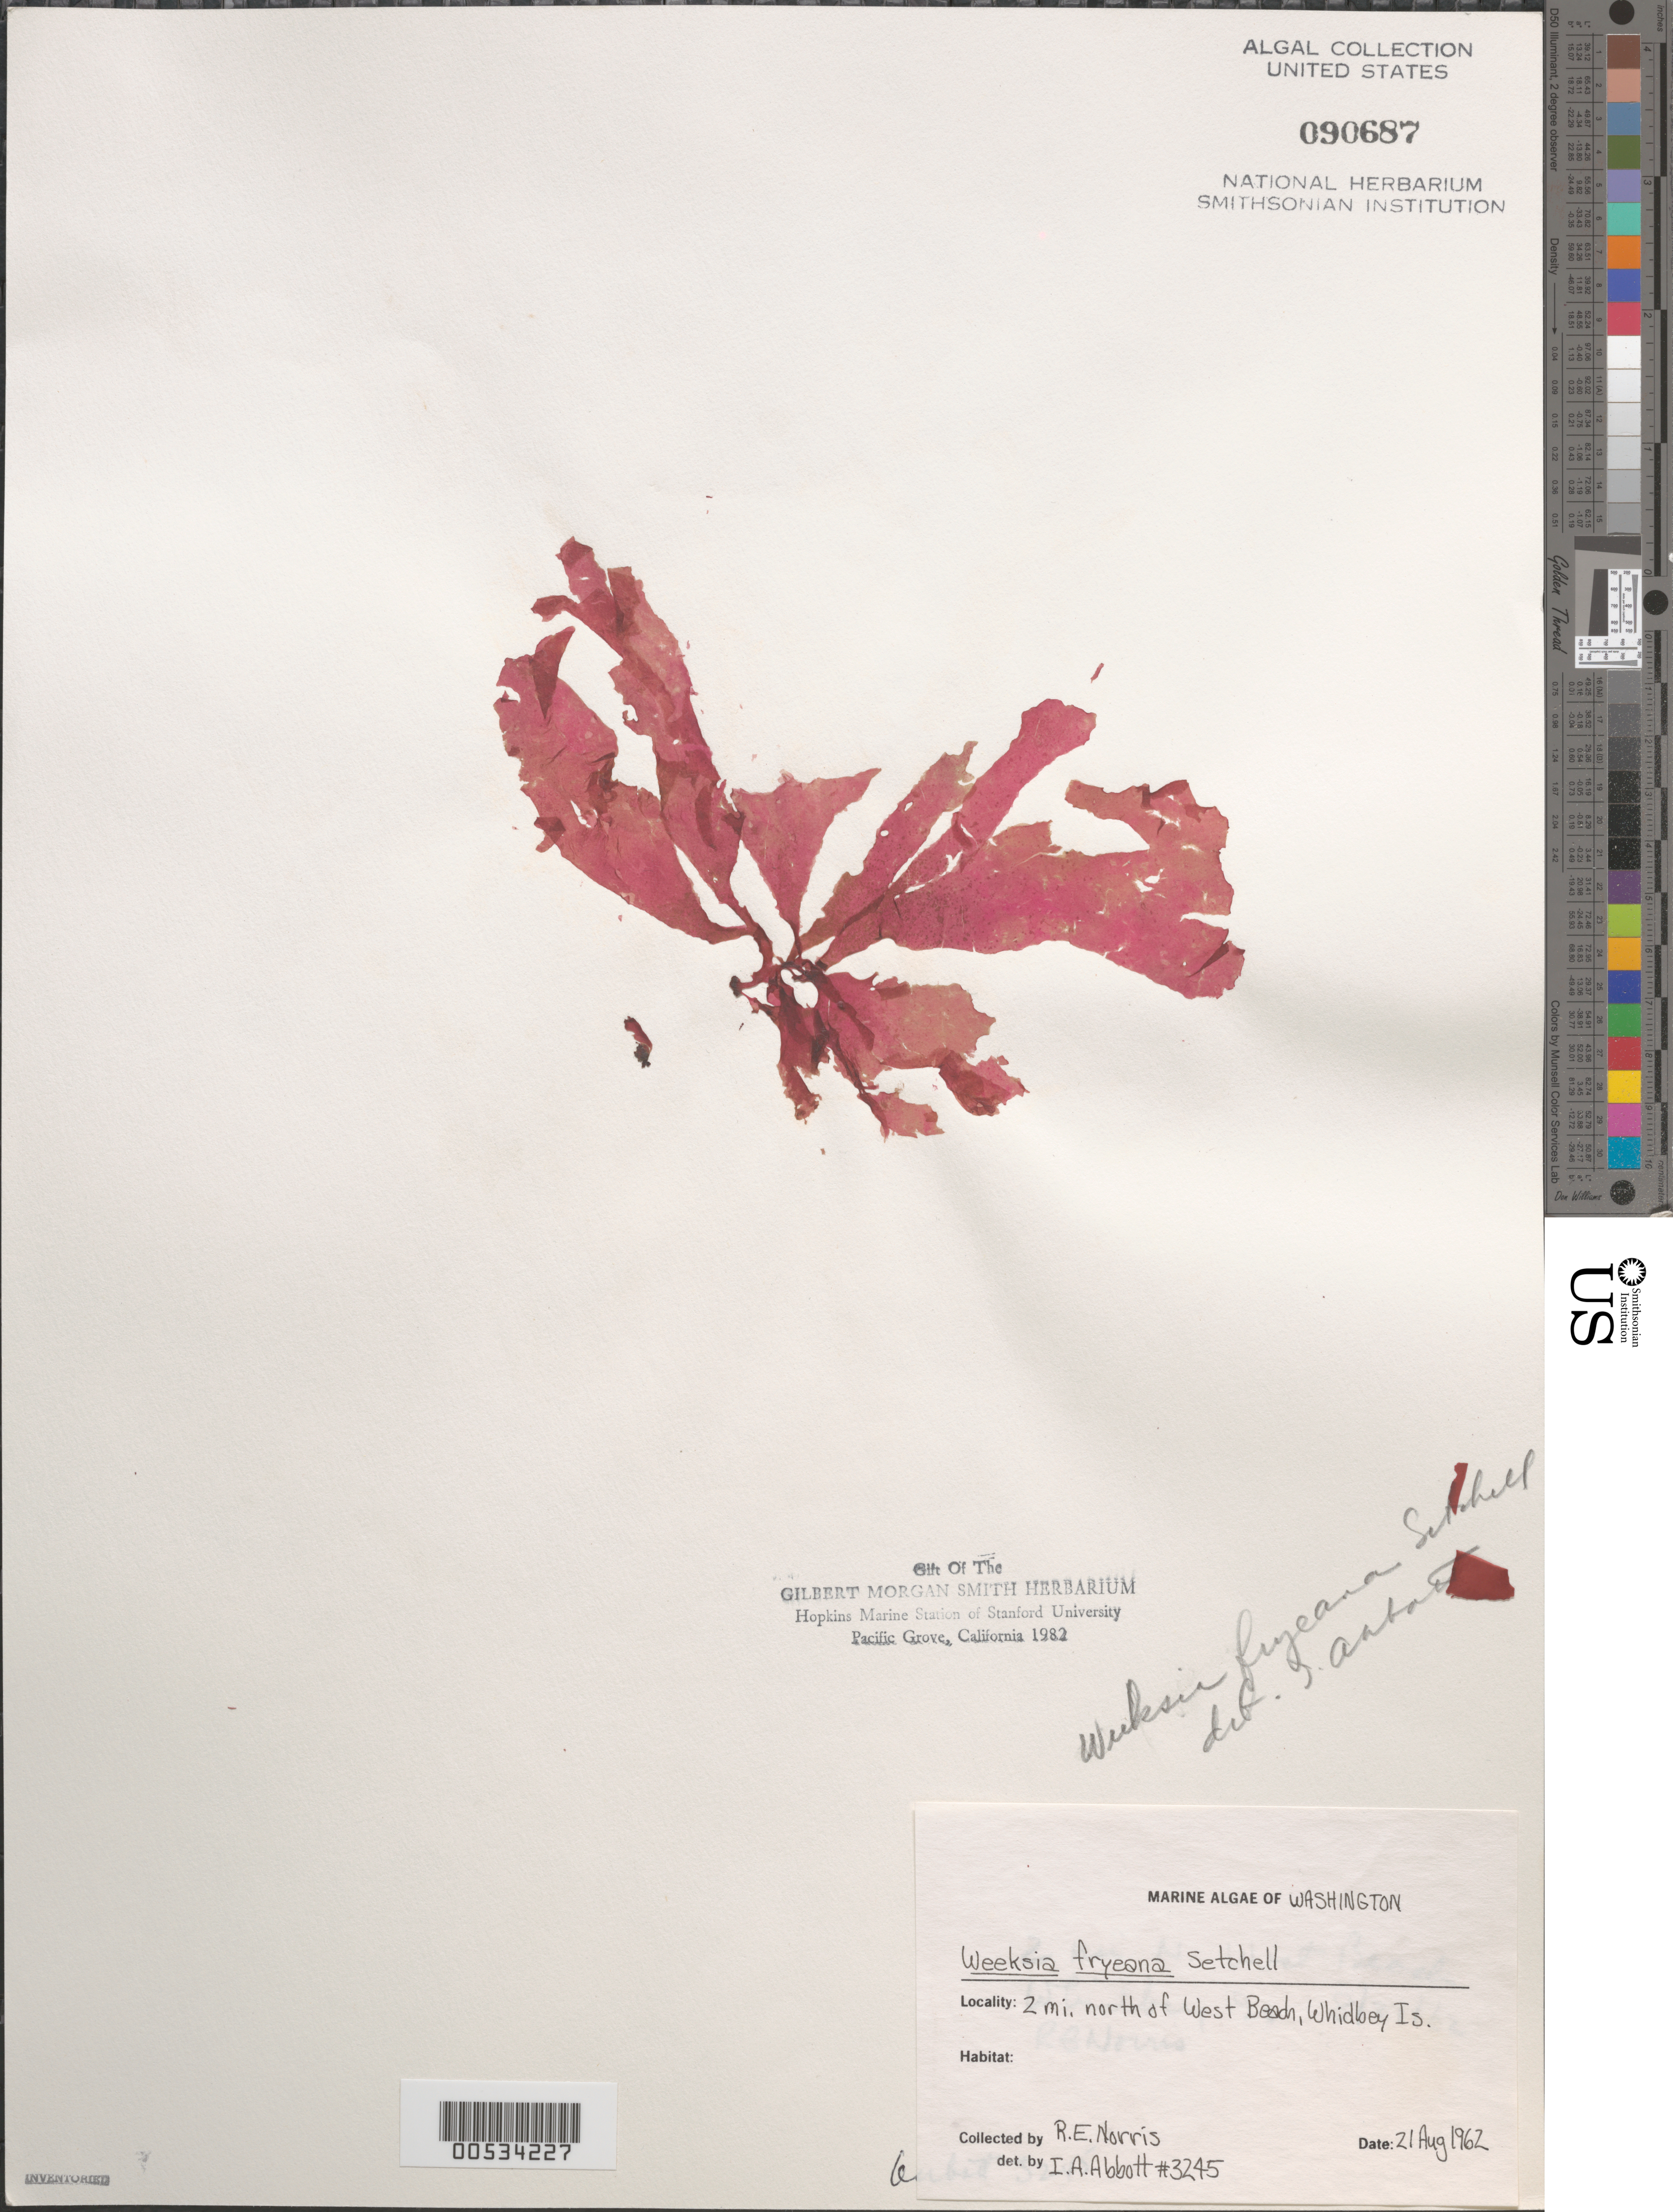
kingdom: Plantae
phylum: Rhodophyta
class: Florideophyceae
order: Gigartinales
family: Dumontiaceae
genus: Weeksia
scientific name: Weeksia coccinea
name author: (Harv.) S.C. Lindstrom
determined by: Algae name updating Project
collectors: R. E. Norris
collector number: IAA 3245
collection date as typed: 21 Aug 1962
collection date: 1962-08-21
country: United States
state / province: Washington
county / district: Island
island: Whidbey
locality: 2 miles north of West Beach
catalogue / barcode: US 90687